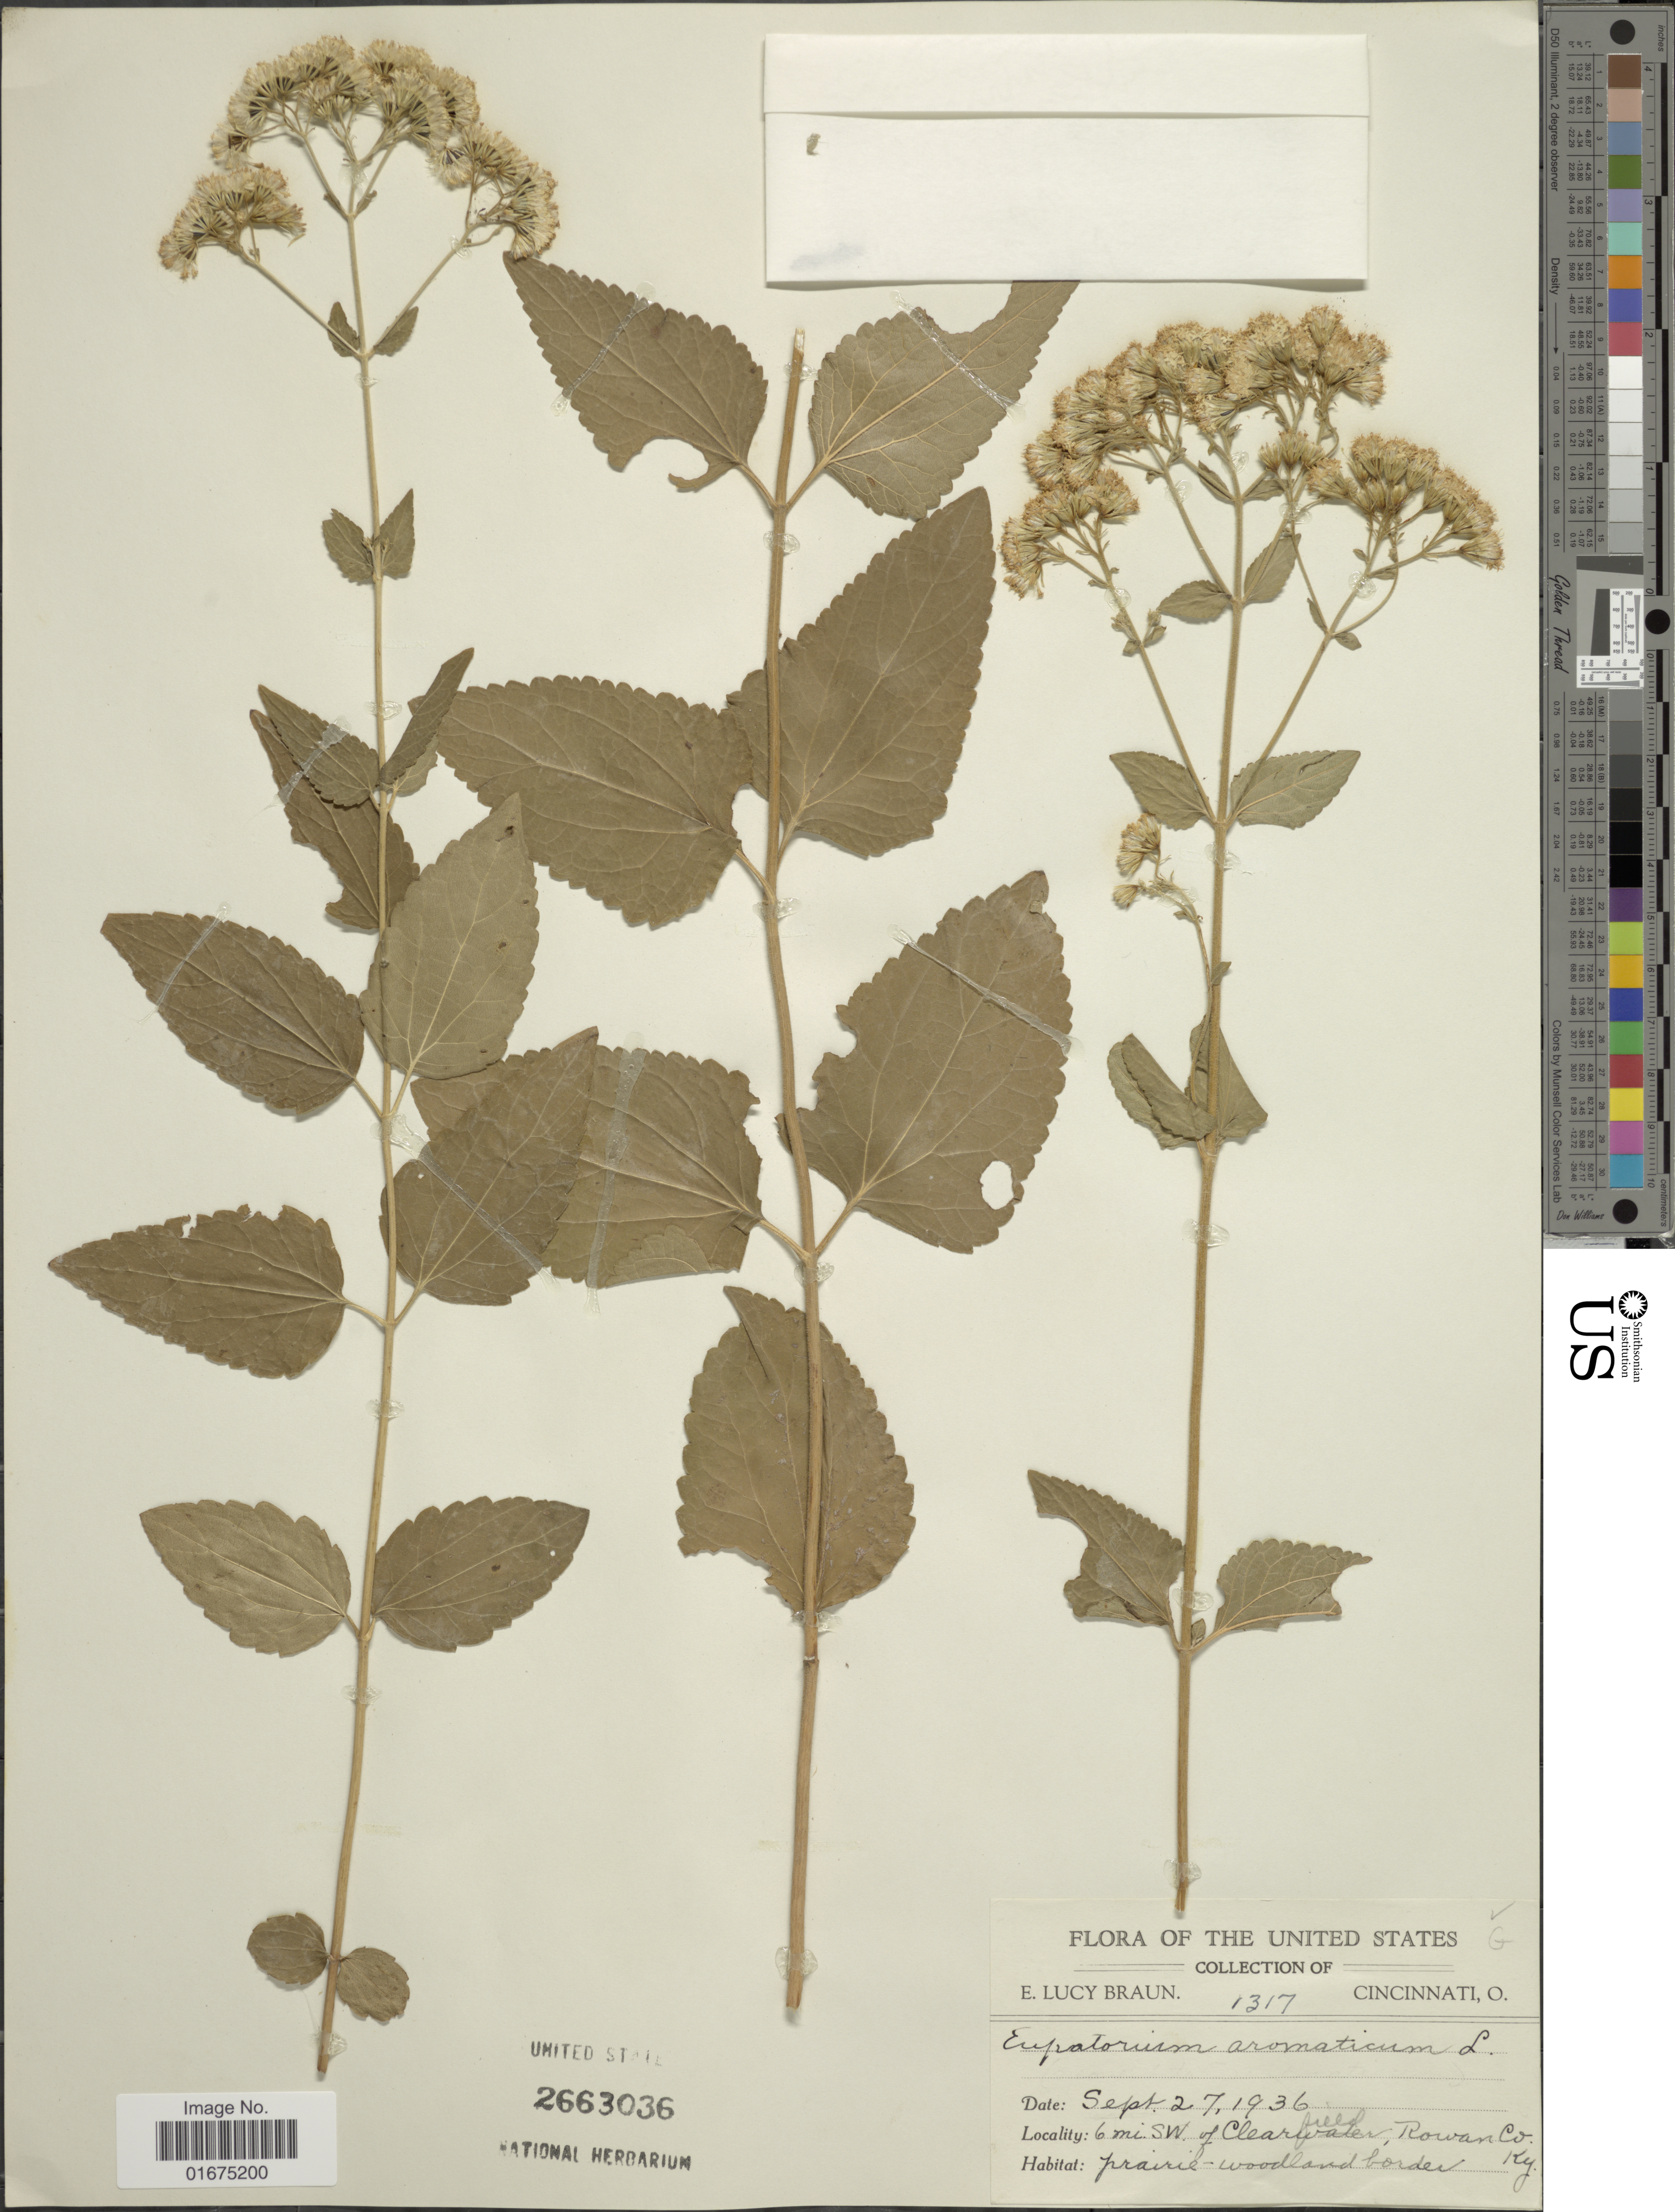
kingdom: Plantae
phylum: Tracheophyta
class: Magnoliopsida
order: Asterales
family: Asteraceae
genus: Ageratina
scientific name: Ageratina aromatica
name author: (L.) Spach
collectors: E. L. Braun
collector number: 1317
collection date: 1936-09-27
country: United States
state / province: Kentucky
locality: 6 mi SW of Clearfield, Rowan Co.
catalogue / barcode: US 2663036